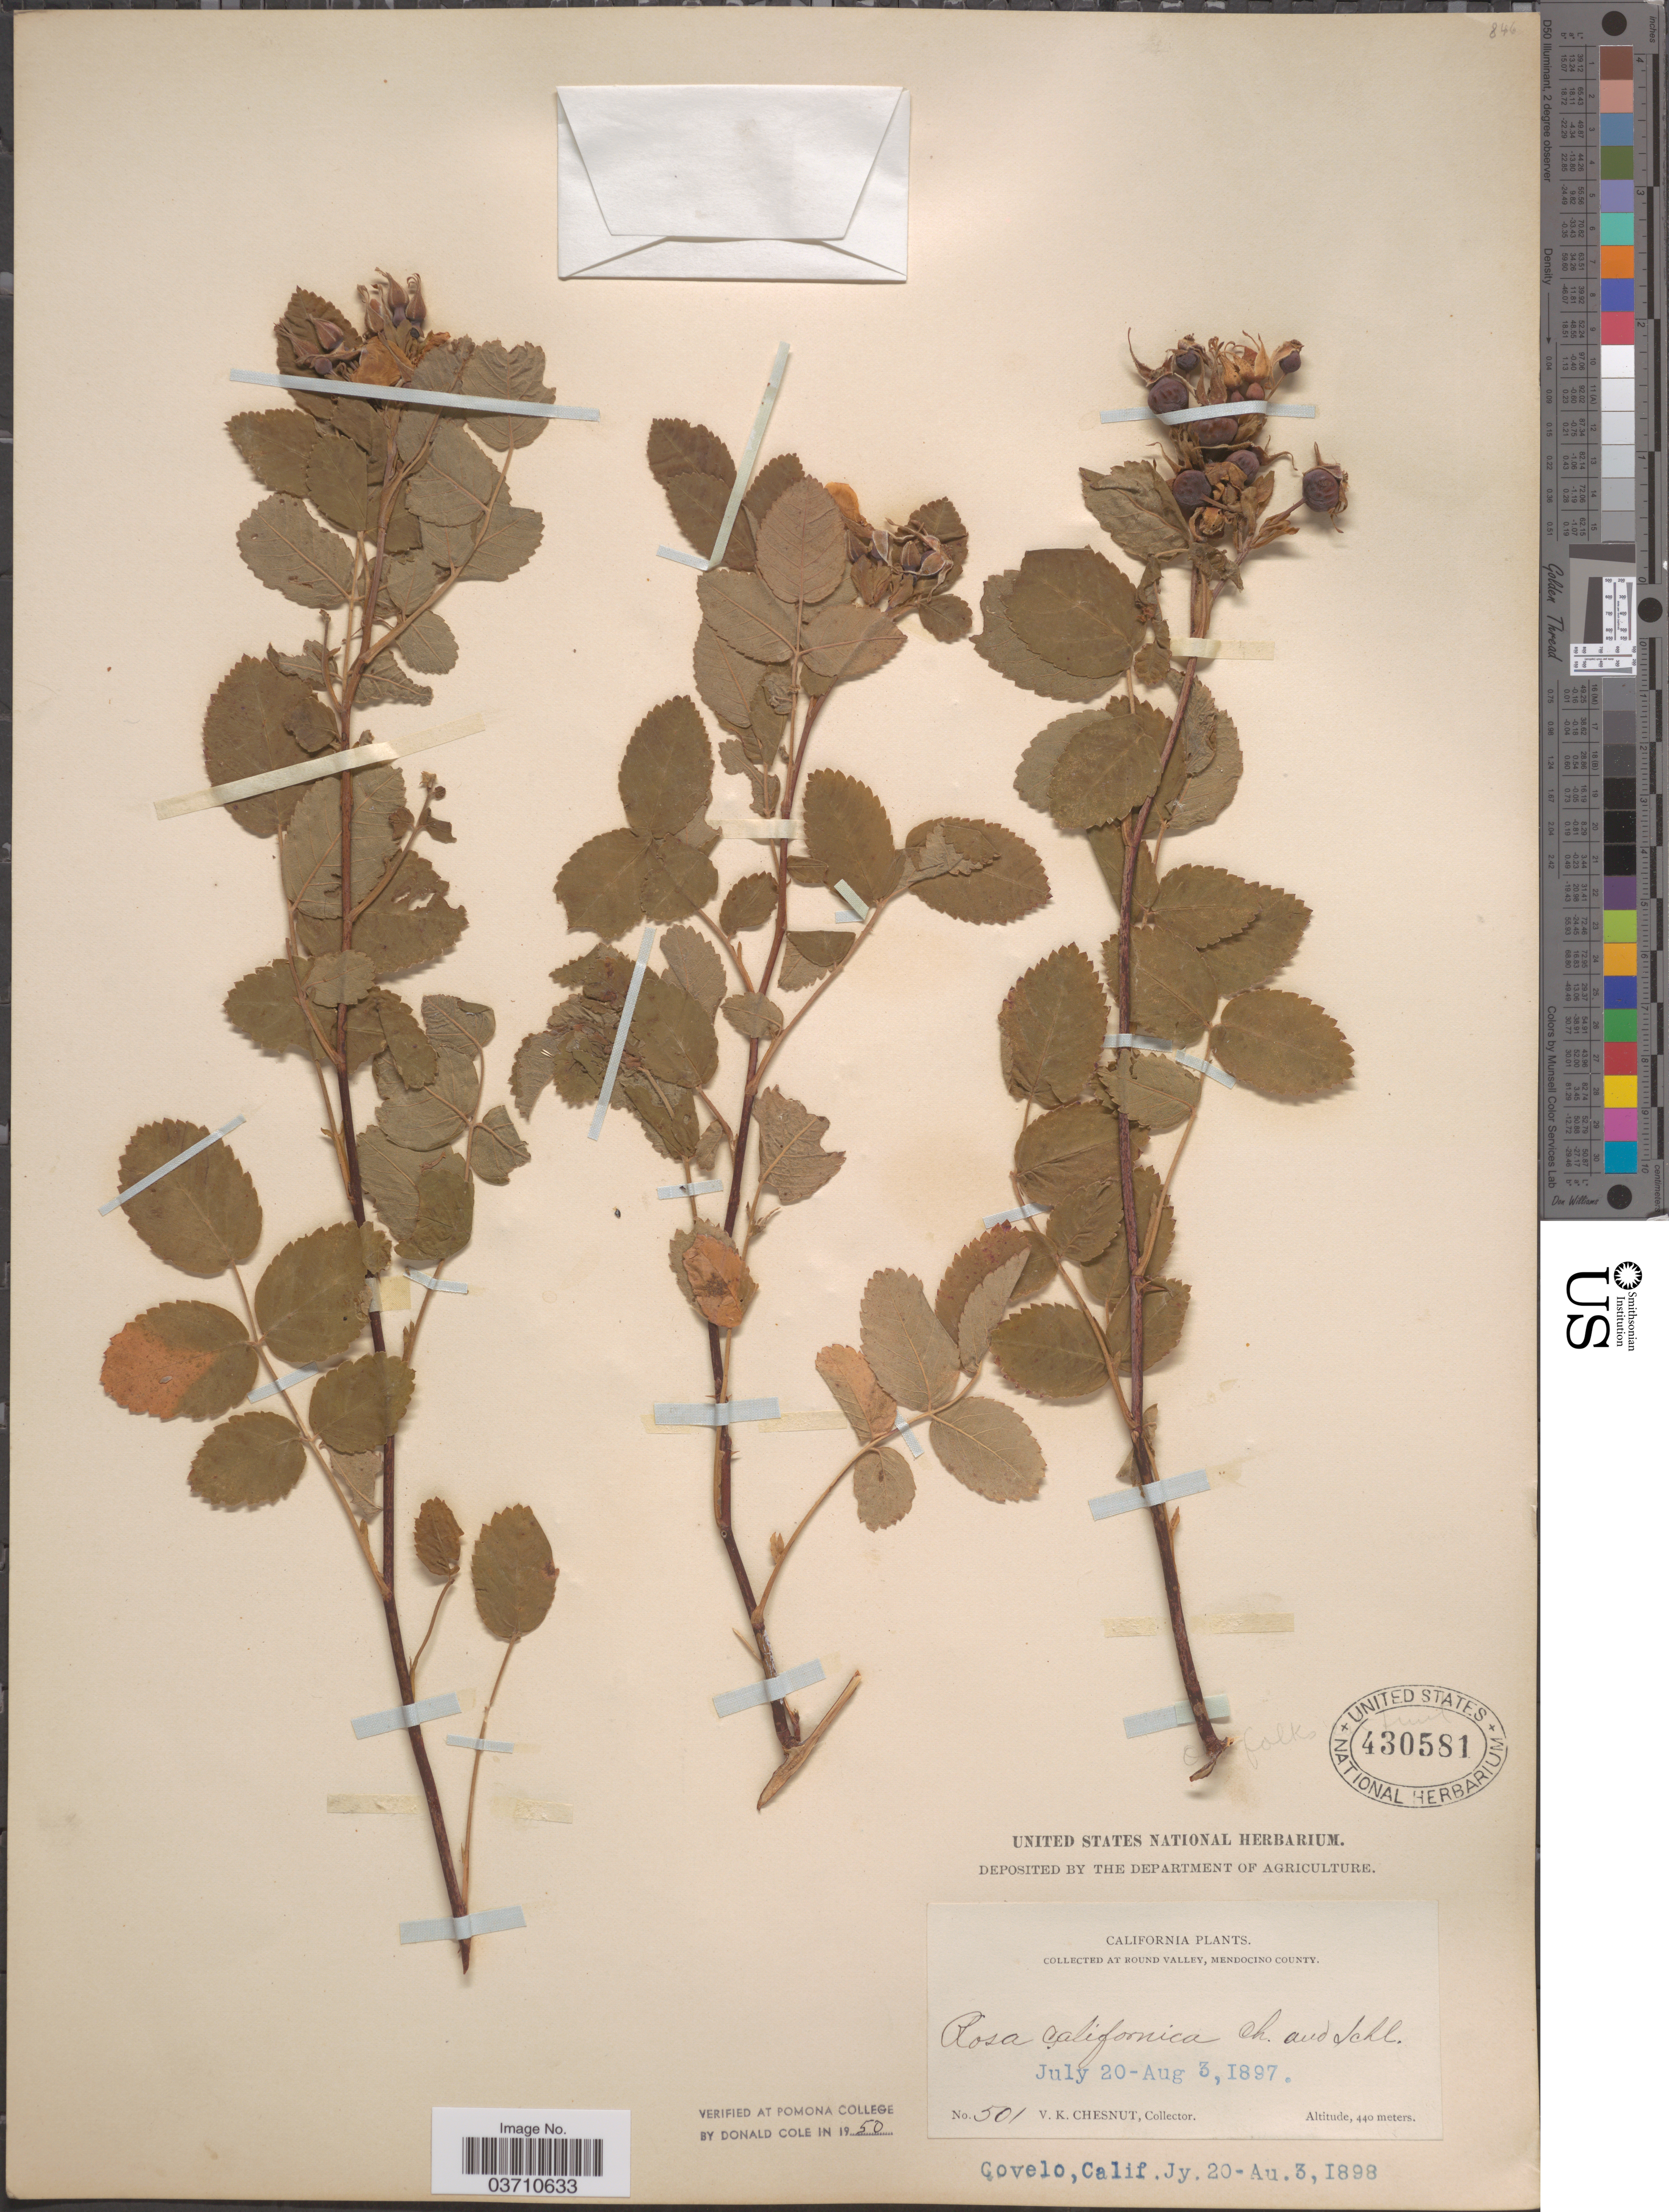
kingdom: Plantae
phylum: Tracheophyta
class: Magnoliopsida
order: Rosales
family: Rosaceae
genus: Rosa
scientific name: Rosa californica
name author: Cham. & Schltdl.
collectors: V. Chesnut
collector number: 501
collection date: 1897-07-20/1897-08-03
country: United States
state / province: California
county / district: Mendocino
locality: Round Valley, Mendocino County. Covelo.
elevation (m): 440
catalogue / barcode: US 430581